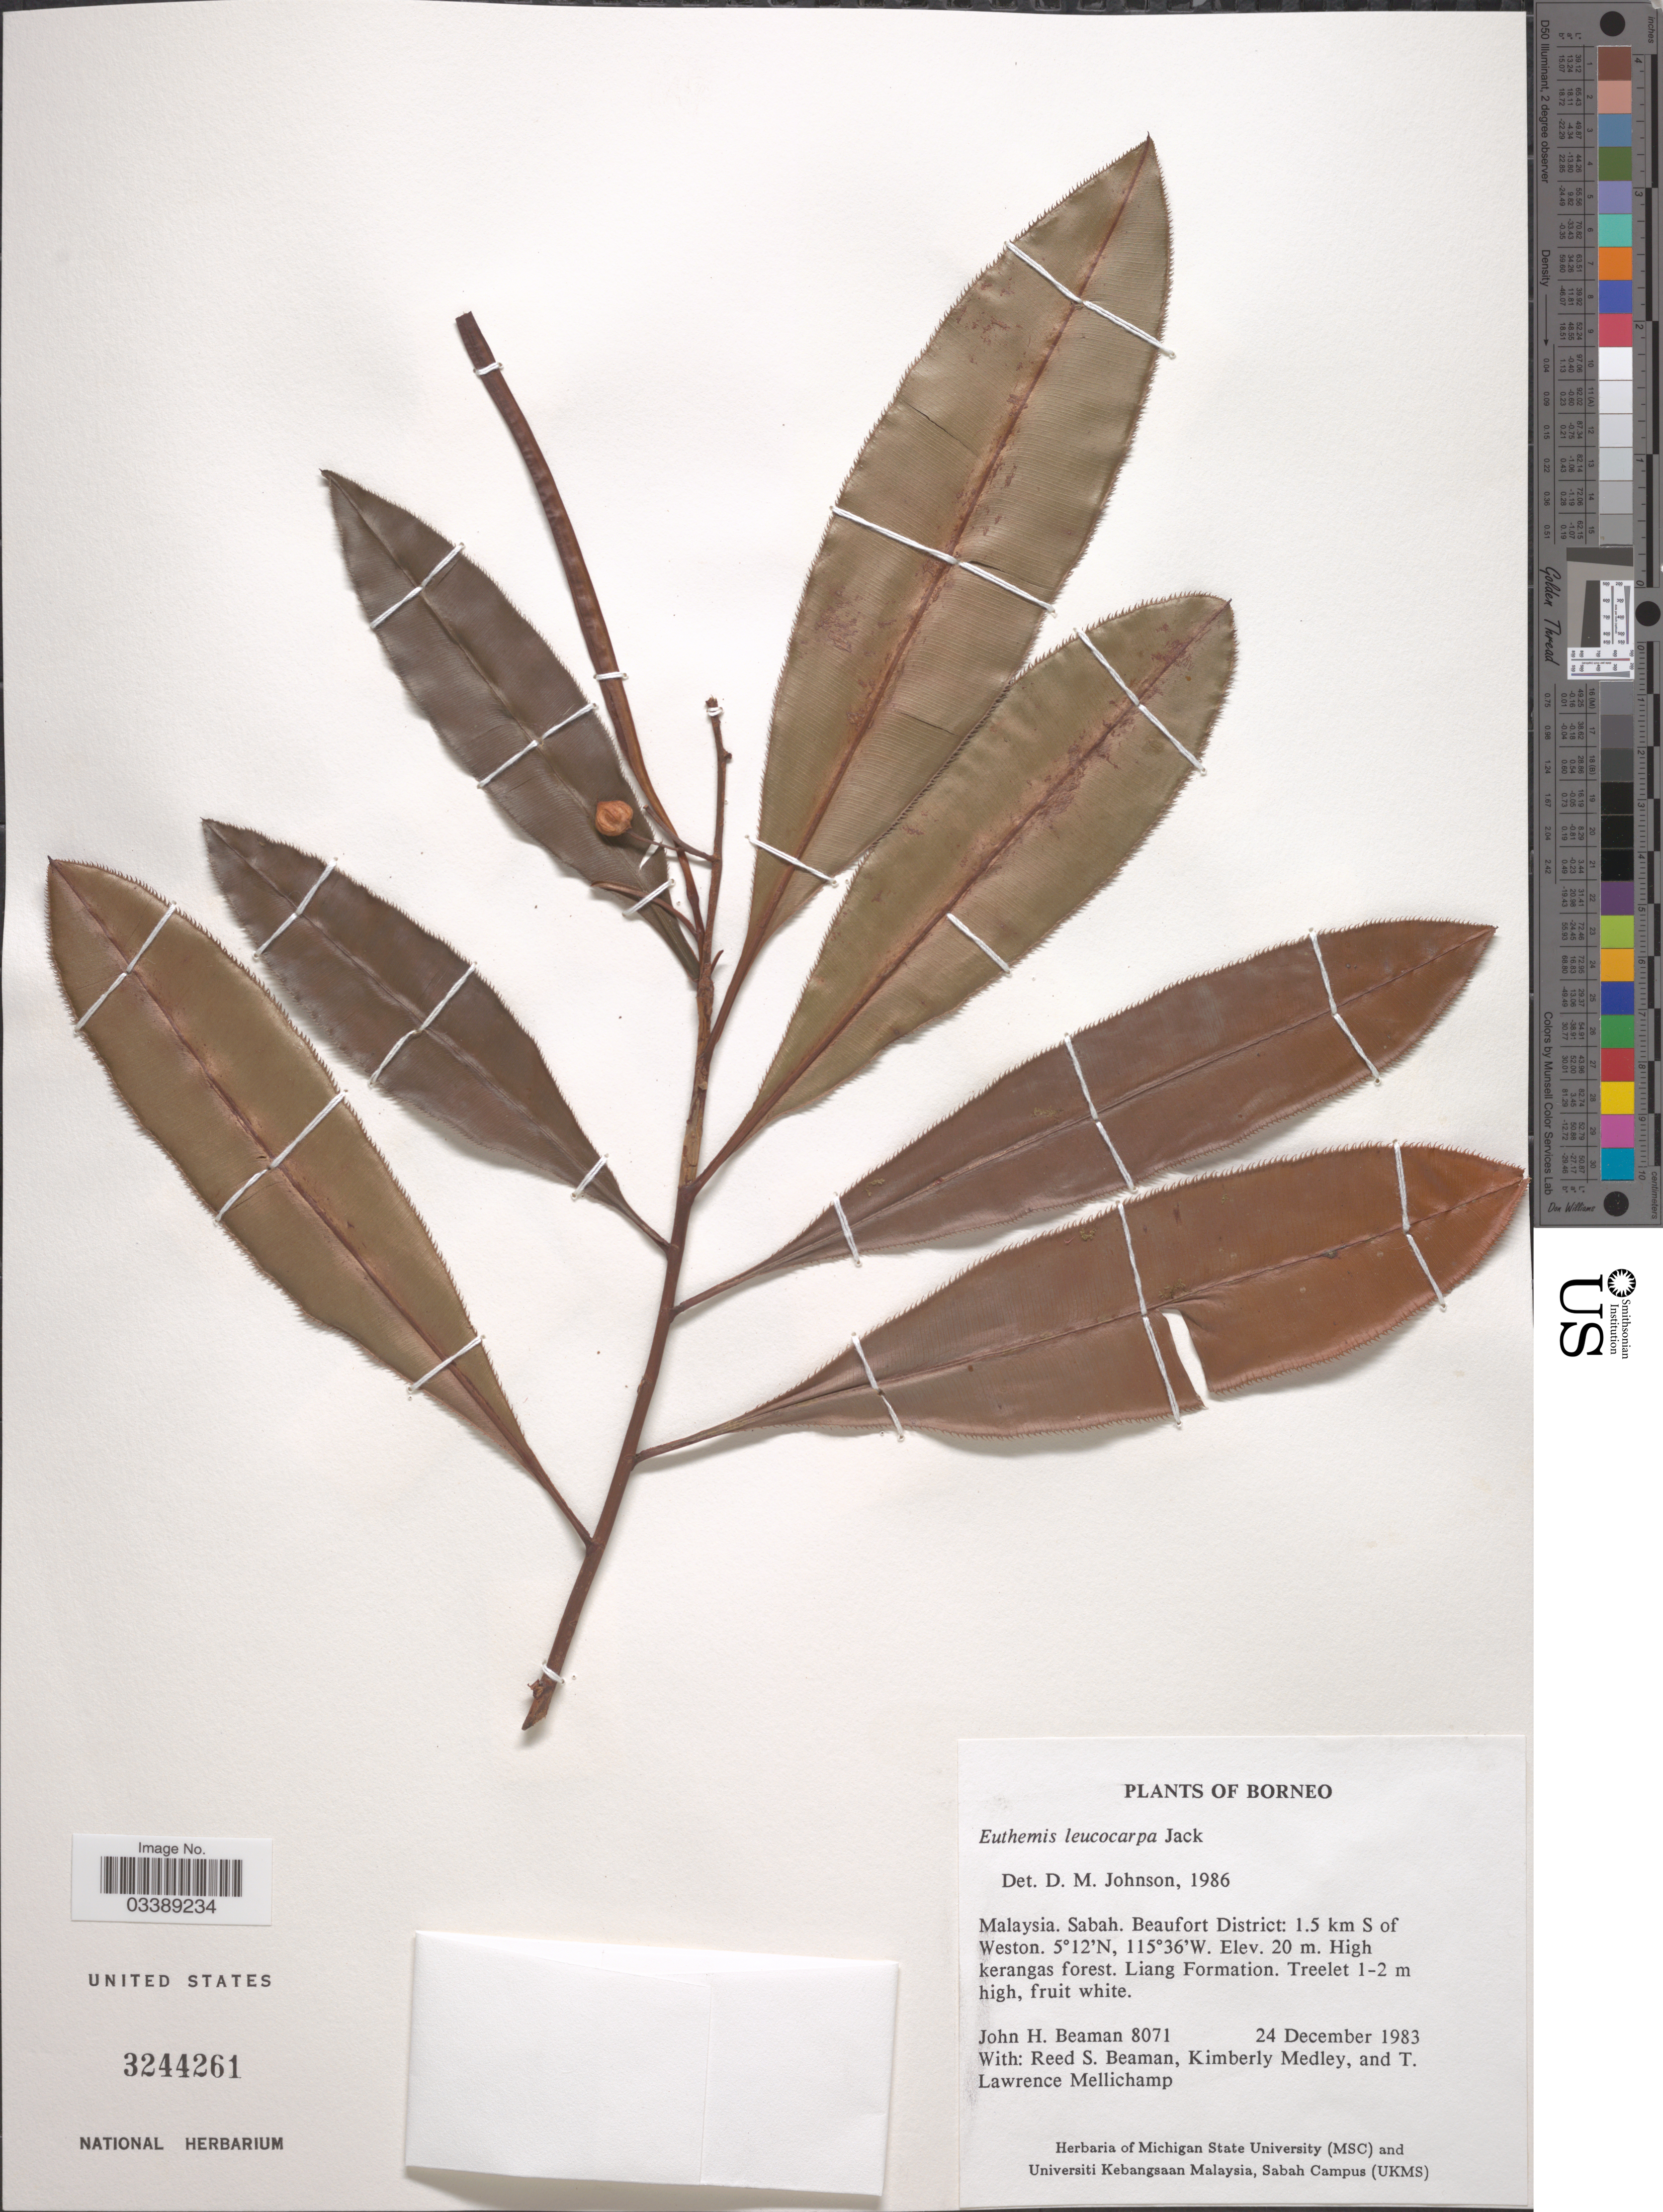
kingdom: Plantae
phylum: Tracheophyta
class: Magnoliopsida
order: Malpighiales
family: Ochnaceae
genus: Euthemis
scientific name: Euthemis leucocarpa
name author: Jack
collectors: J. H. Beaman, R. S. Beaman, K. Medley & T. L. Mellichamp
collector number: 8071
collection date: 1983-12-24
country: Malaysia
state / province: Sabah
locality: Borneo. Beaufort District: 1.5 km S of Weston.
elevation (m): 20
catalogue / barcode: US 3244261